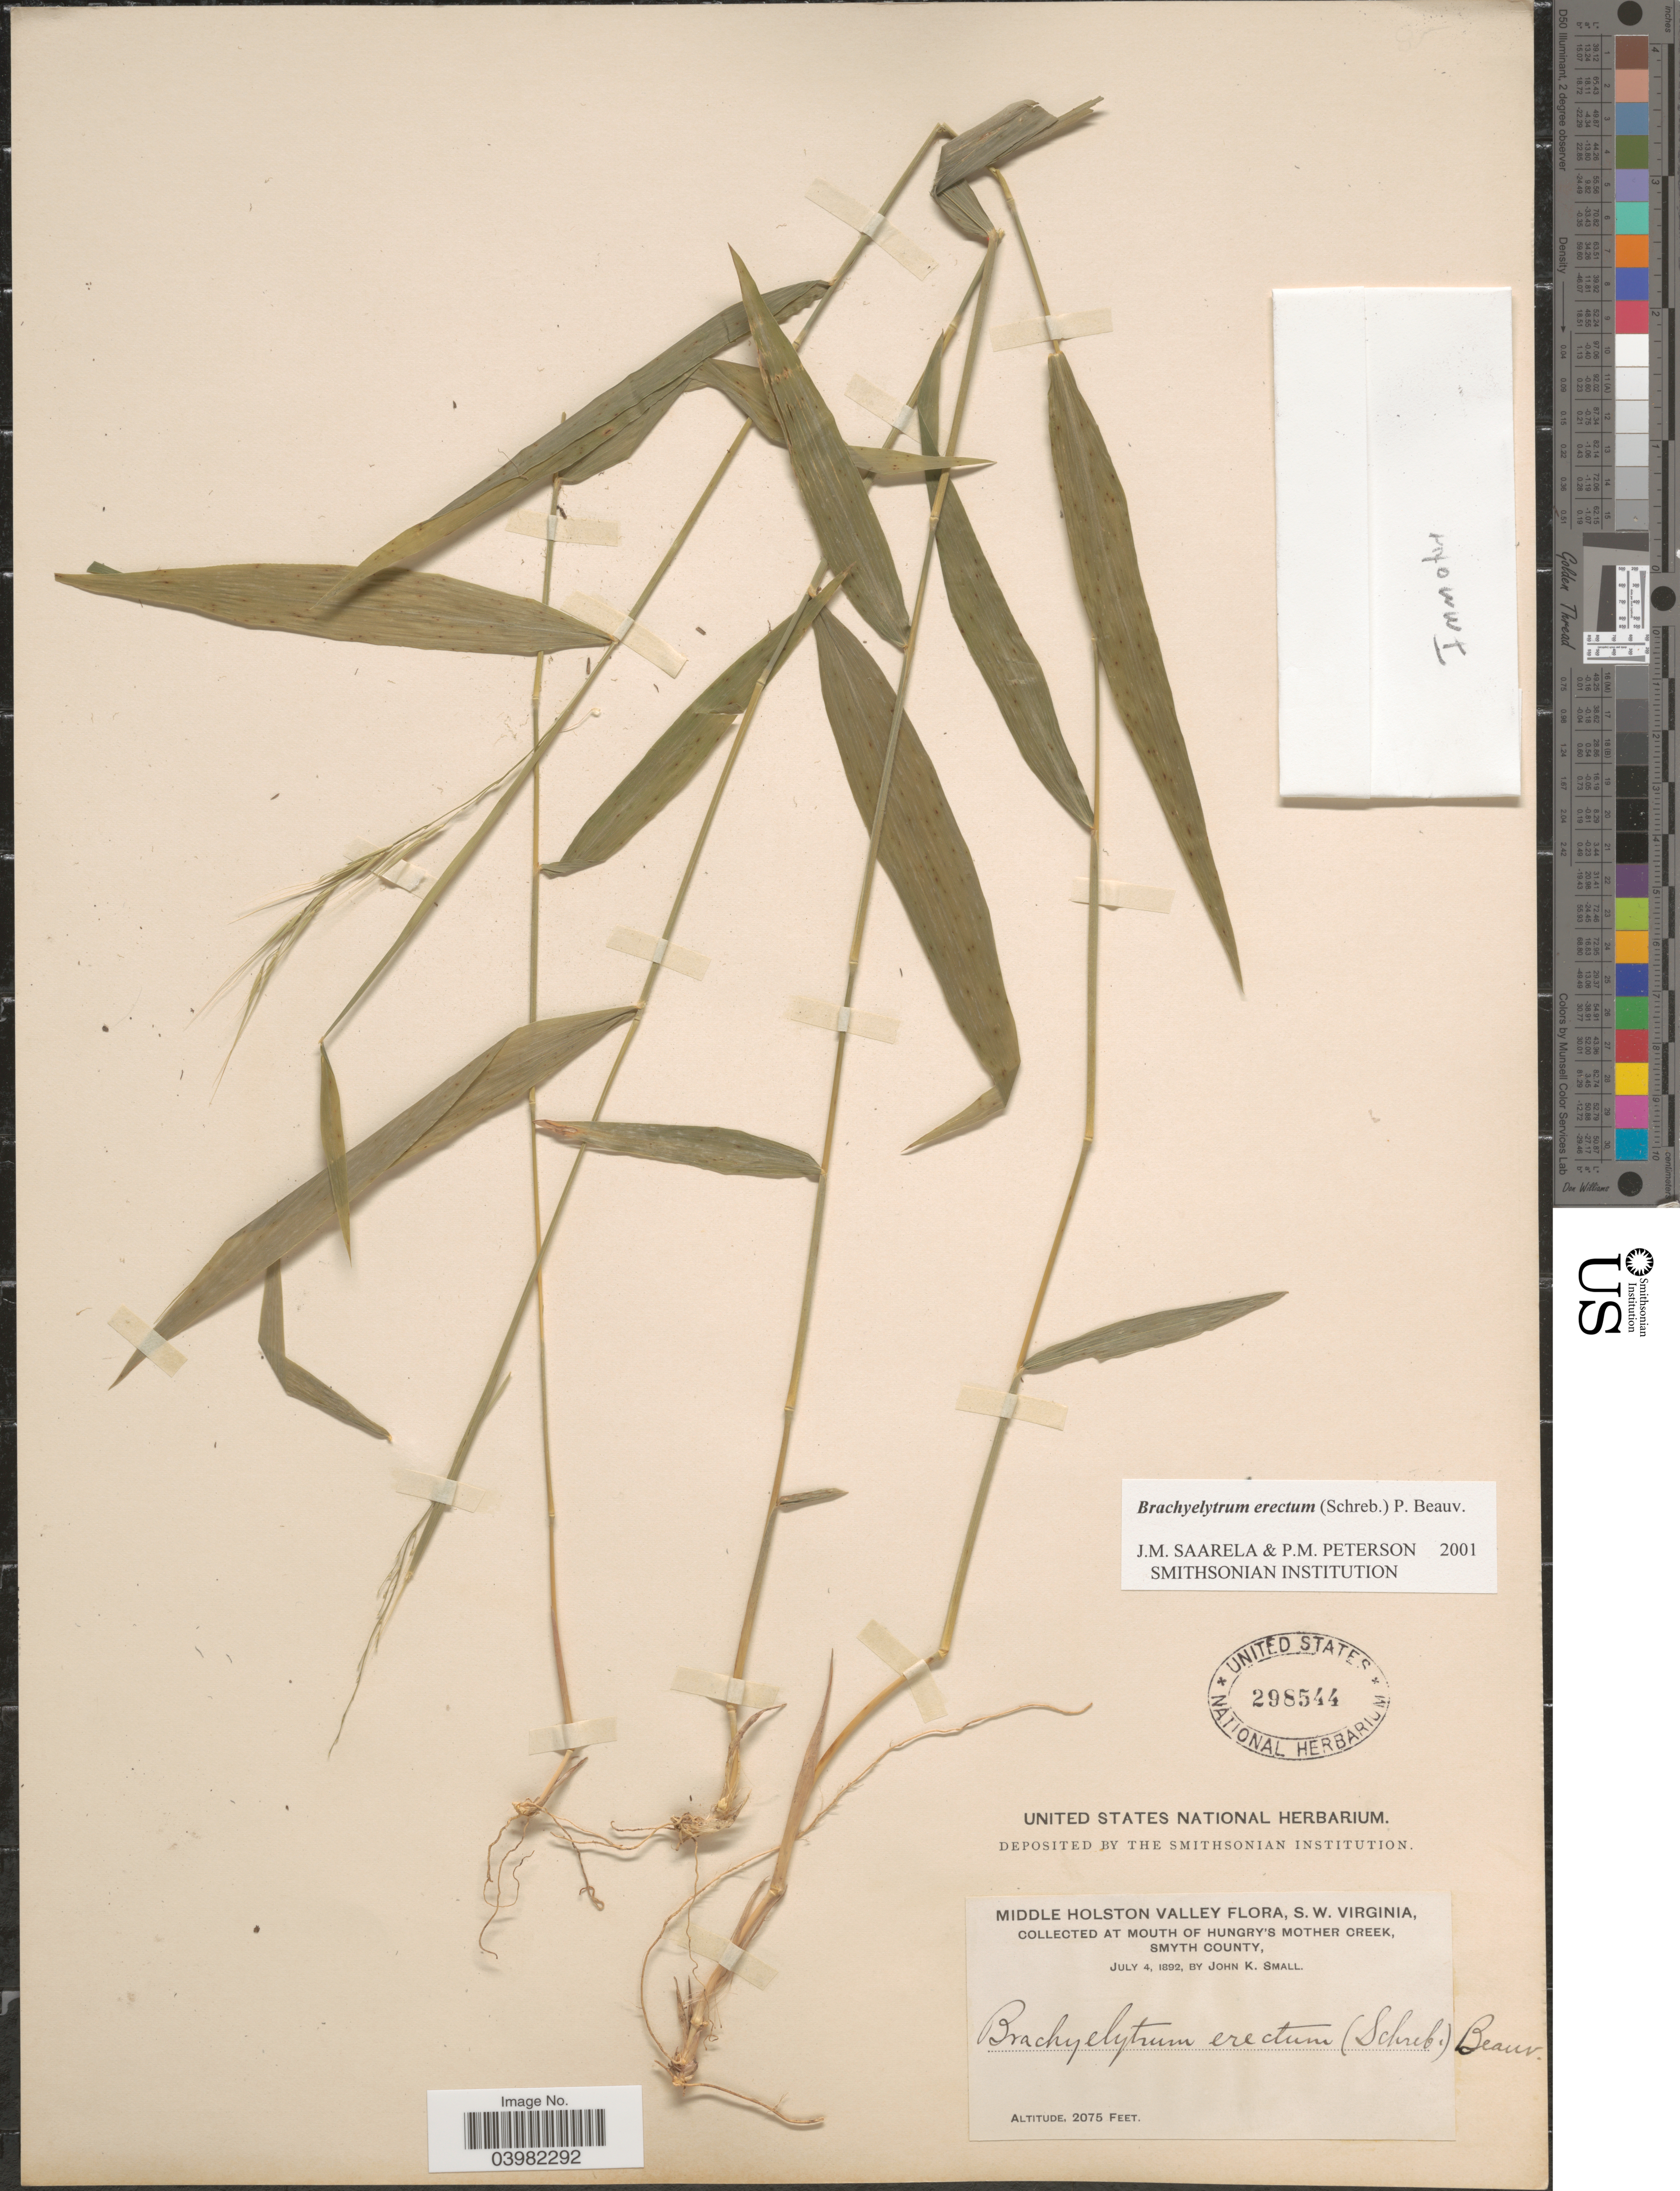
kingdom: Plantae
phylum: Tracheophyta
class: Liliopsida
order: Poales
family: Poaceae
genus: Brachyelytrum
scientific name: Brachyelytrum erectum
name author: (Schreb.) P. Beauv.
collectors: J. K. Small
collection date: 1892-07-04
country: United States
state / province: Virginia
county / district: Smyth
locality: Middle Holston Valley. S. W. Virginia. At mouth of Hungry's Mother Creek, Smyth County.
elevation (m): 632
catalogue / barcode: US 298544